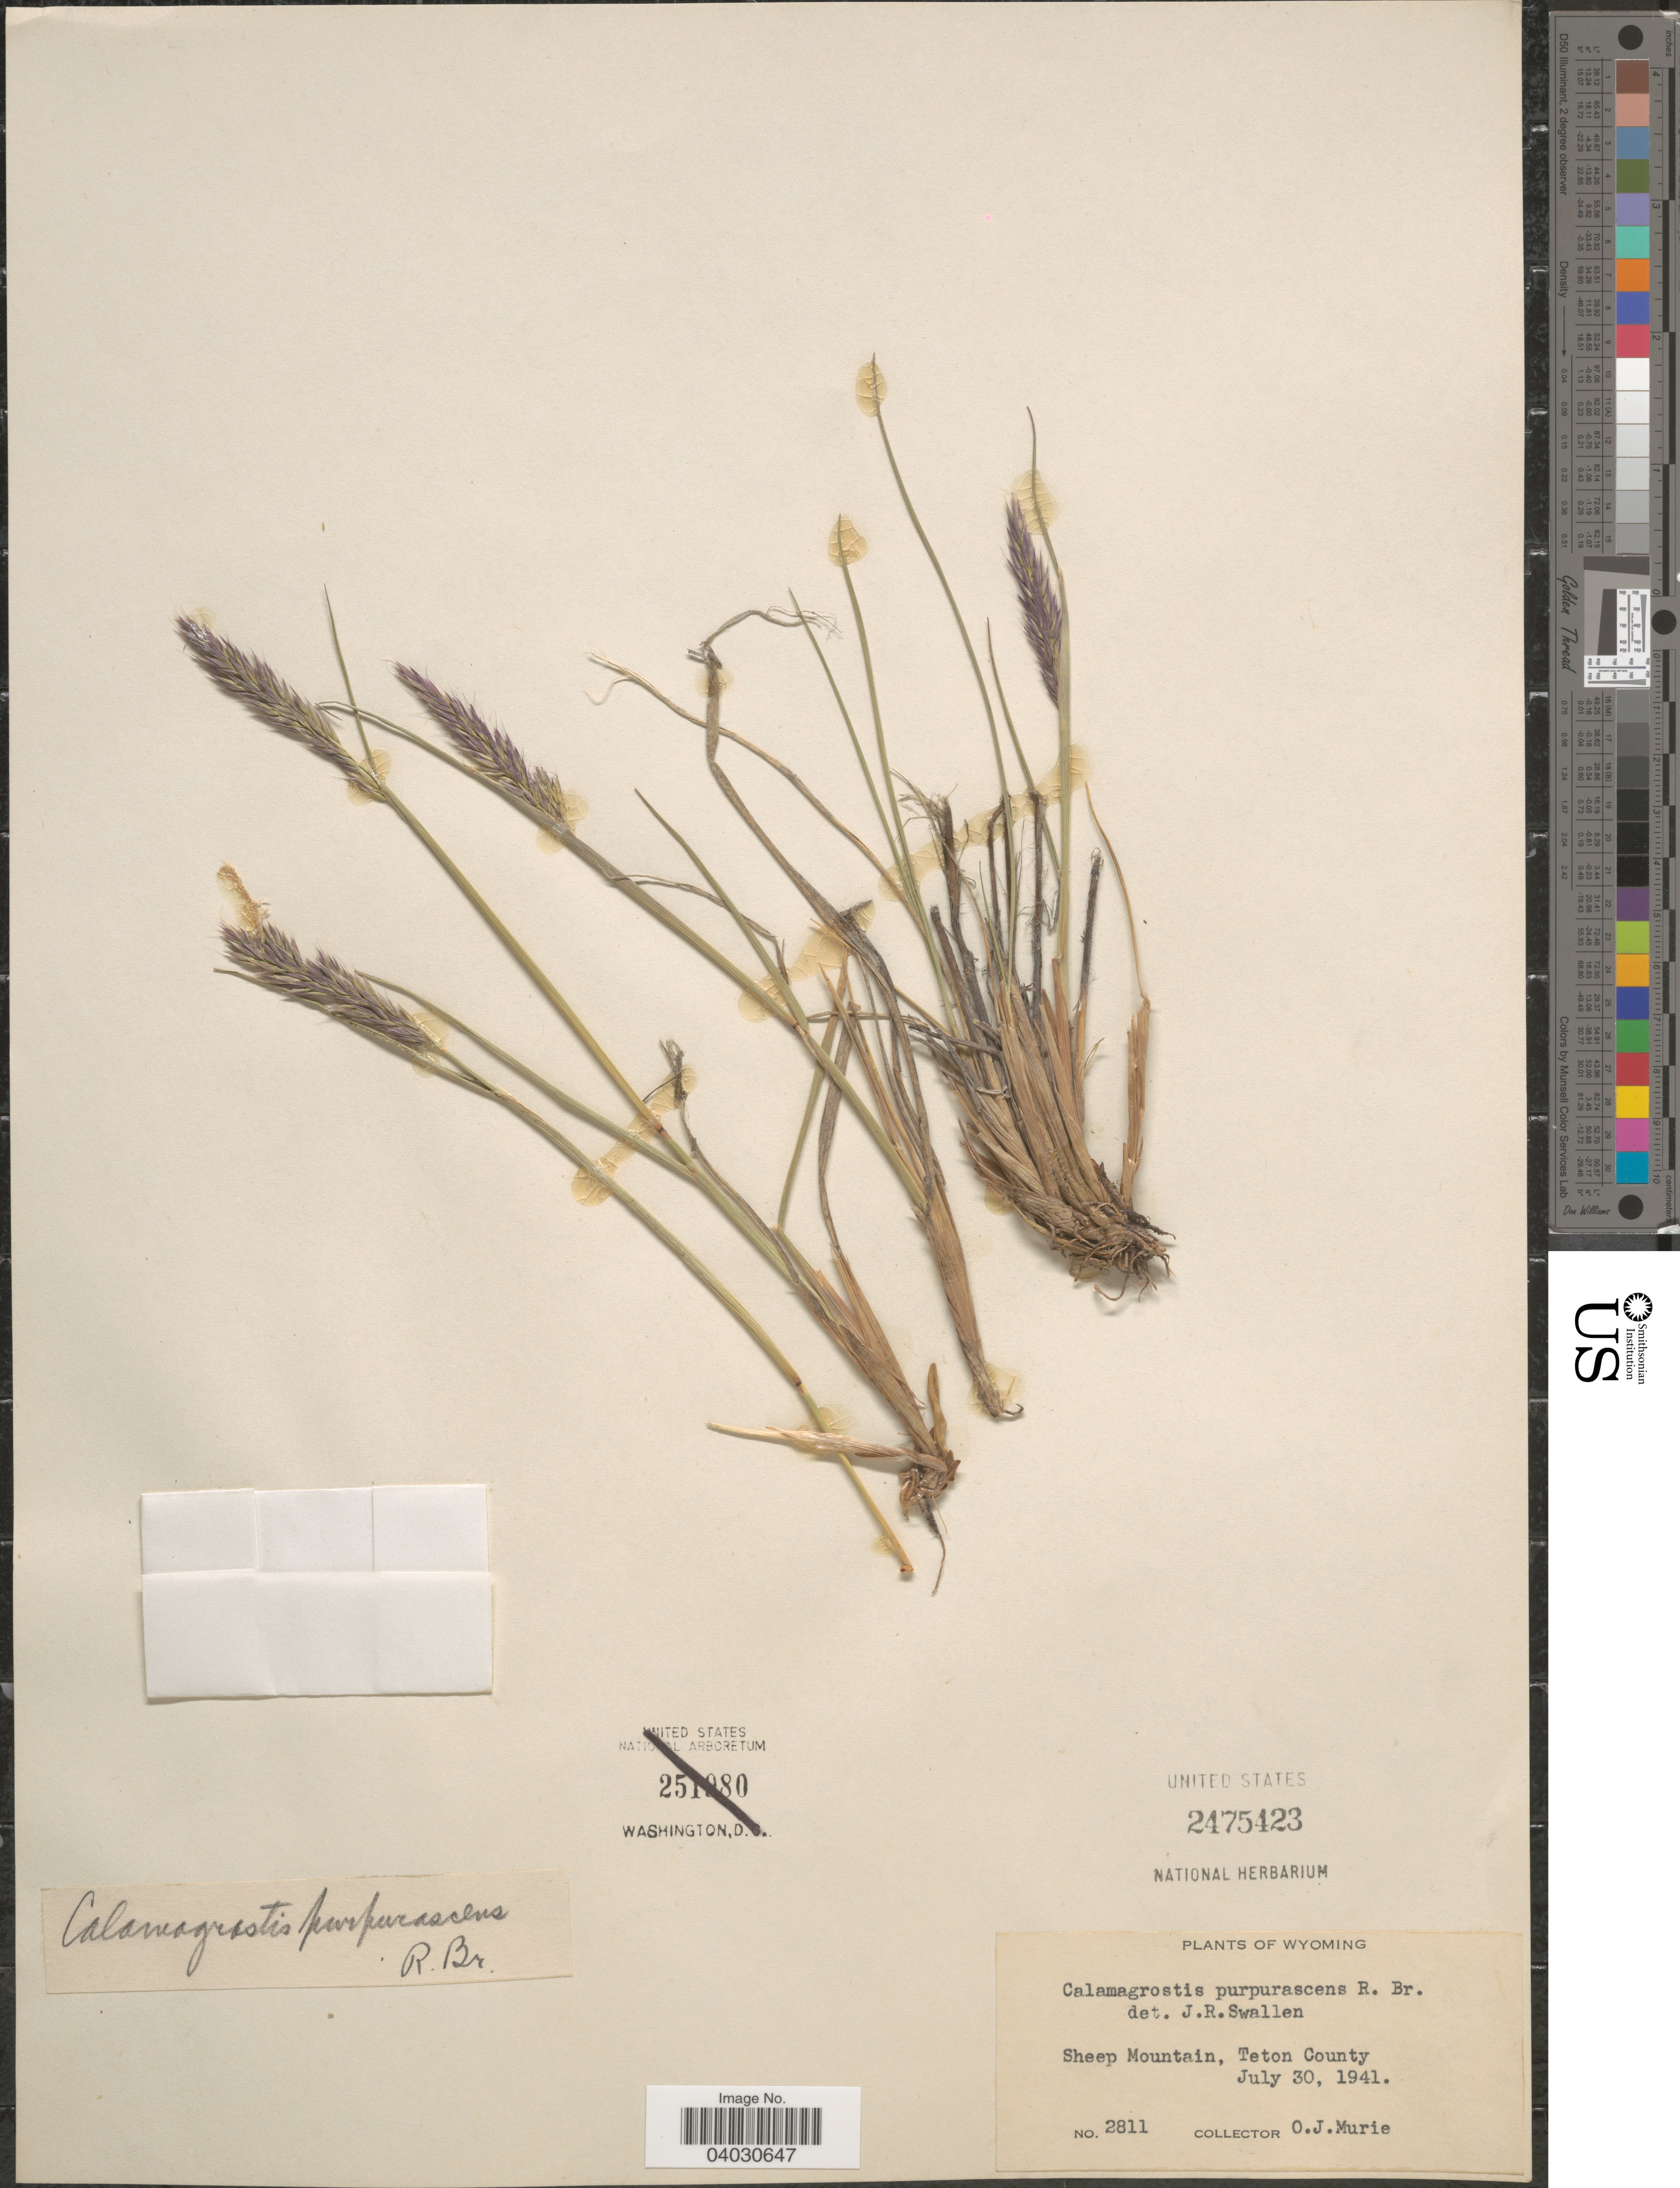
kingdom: Plantae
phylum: Tracheophyta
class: Liliopsida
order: Poales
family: Poaceae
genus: Calamagrostis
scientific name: Calamagrostis purpurascens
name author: R. Br.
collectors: O. Murie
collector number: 2811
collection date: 1941-07-30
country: United States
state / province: Wyoming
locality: Sheep Mountain, Teton County.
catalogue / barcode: US 2475423